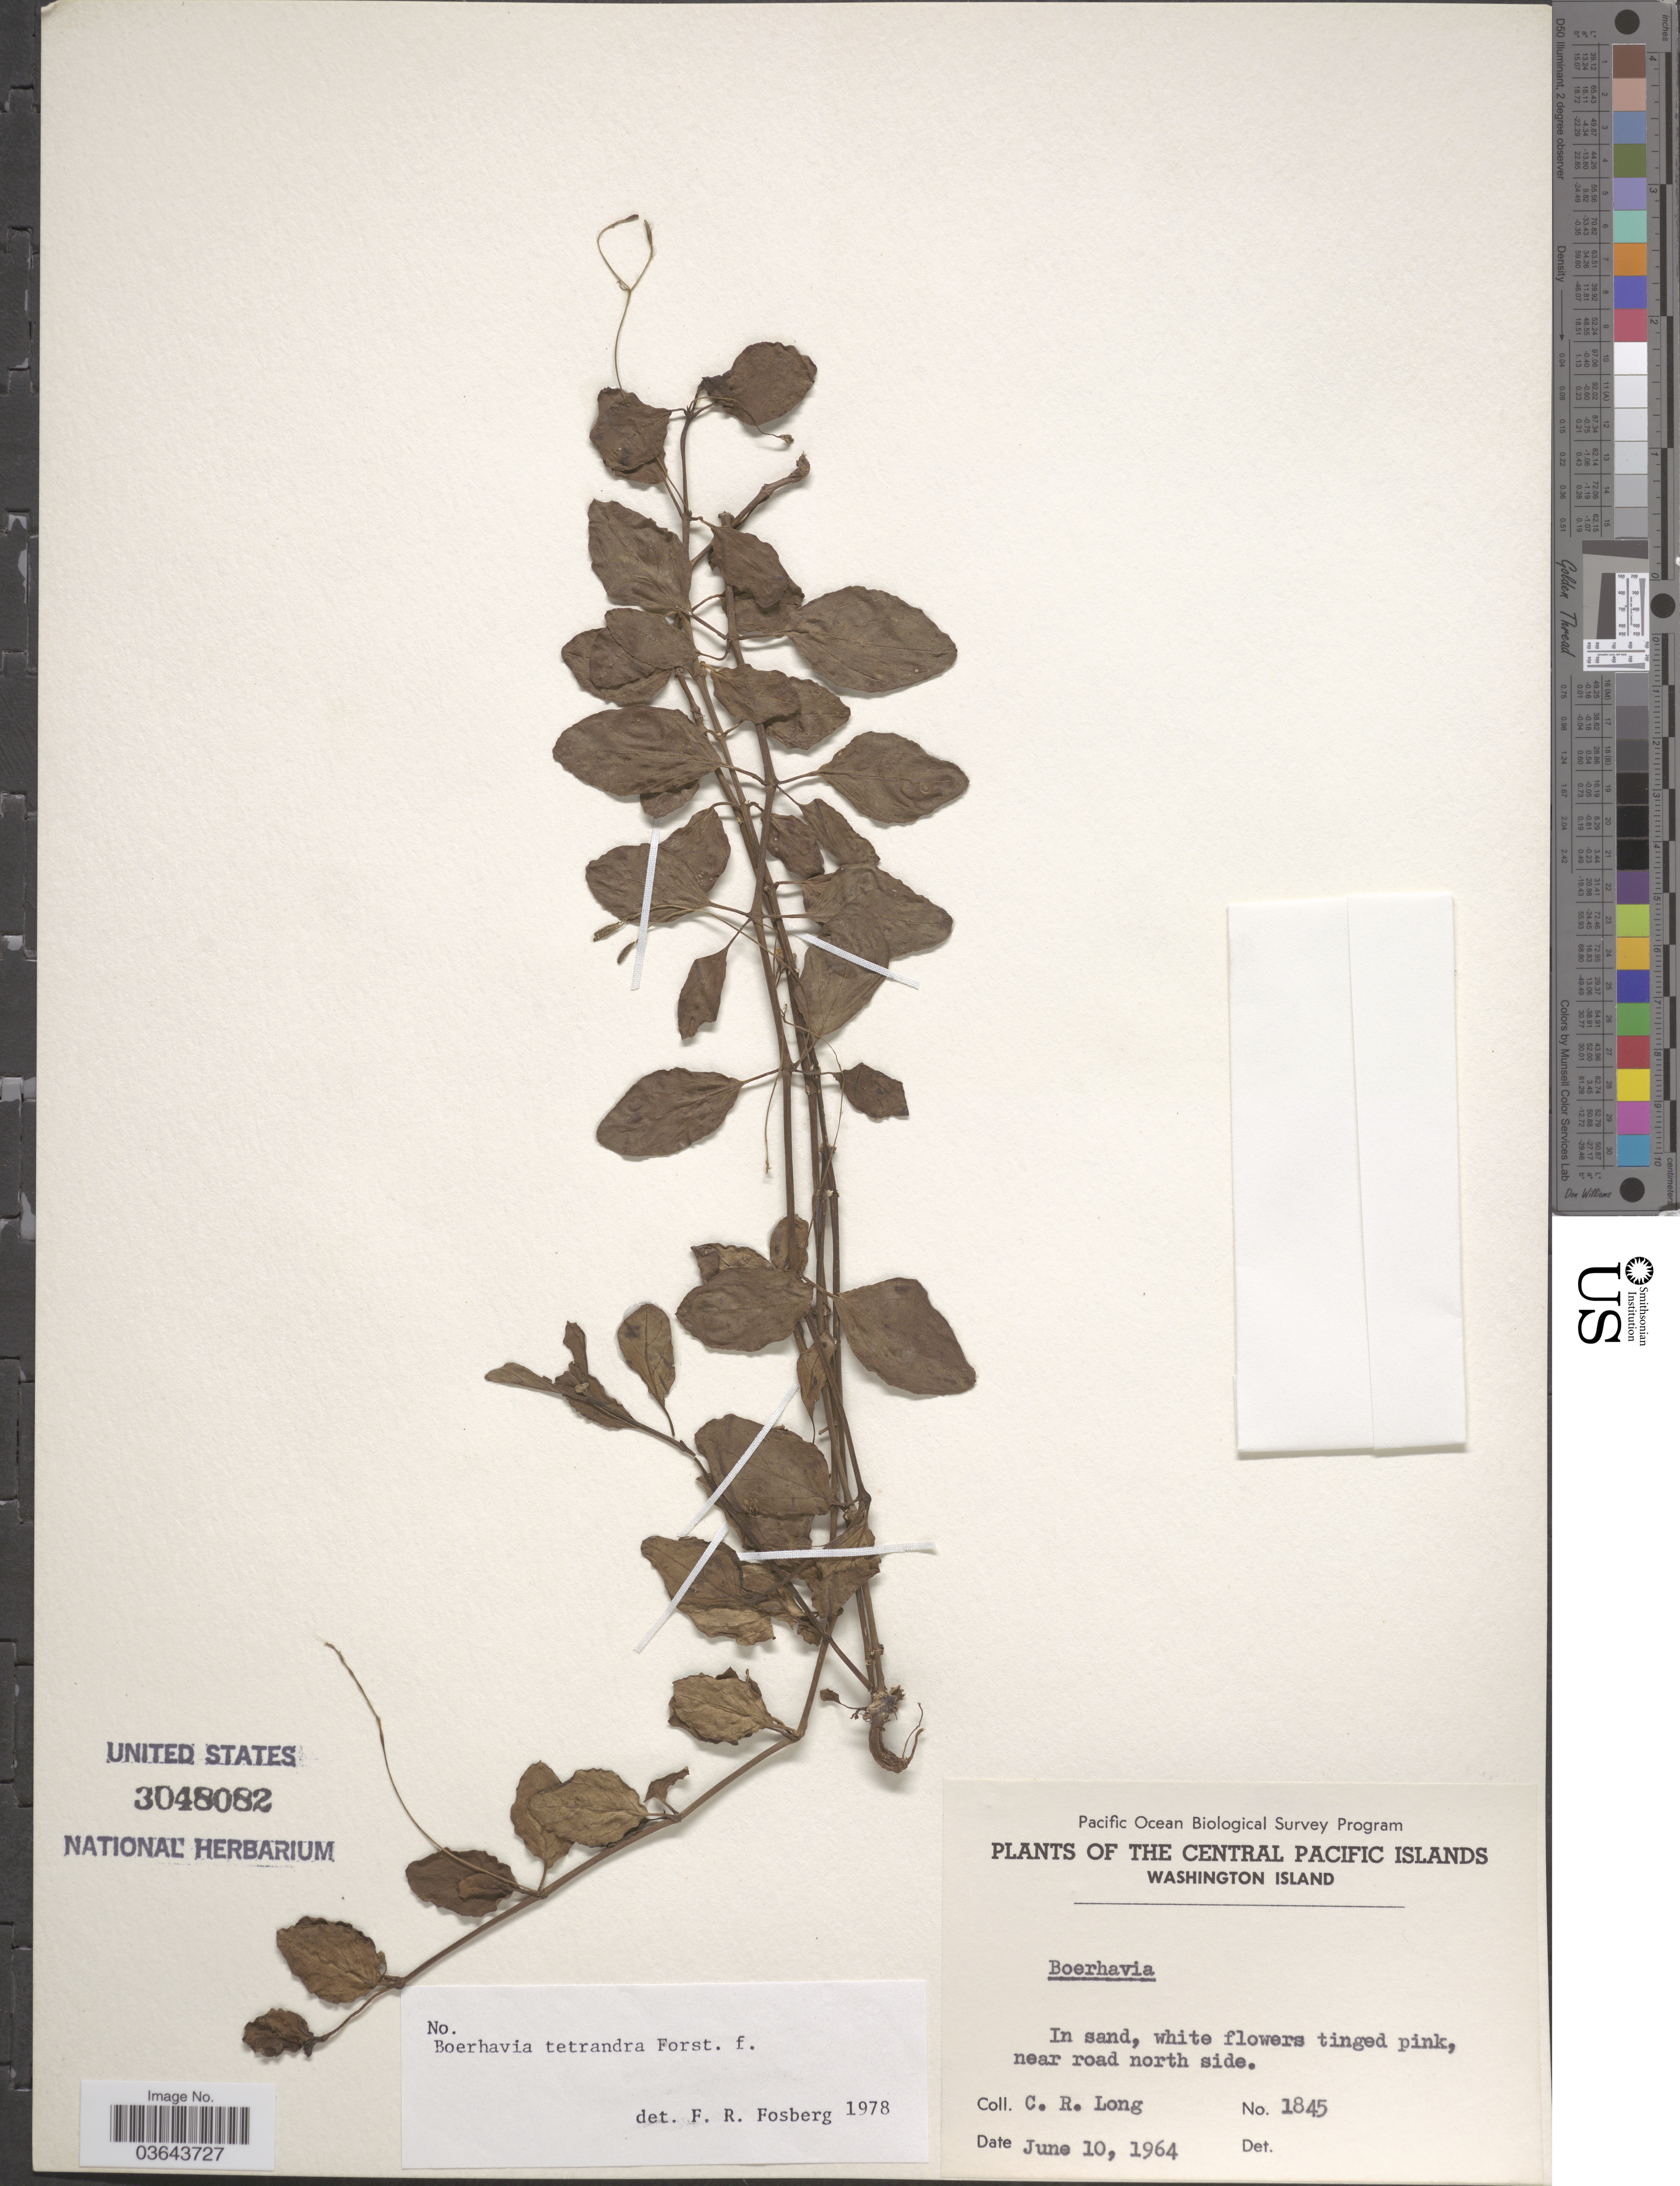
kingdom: Plantae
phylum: Tracheophyta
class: Magnoliopsida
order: Caryophyllales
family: Nyctaginaceae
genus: Boerhavia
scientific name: Boerhavia tetrandra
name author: G. Forst.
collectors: C. R. Long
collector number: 1845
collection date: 1964-06-10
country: Kiribati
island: Teraina [Washington]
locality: The Central Pacific Islands. Washington Island. Near road north side.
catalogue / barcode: US 3048082